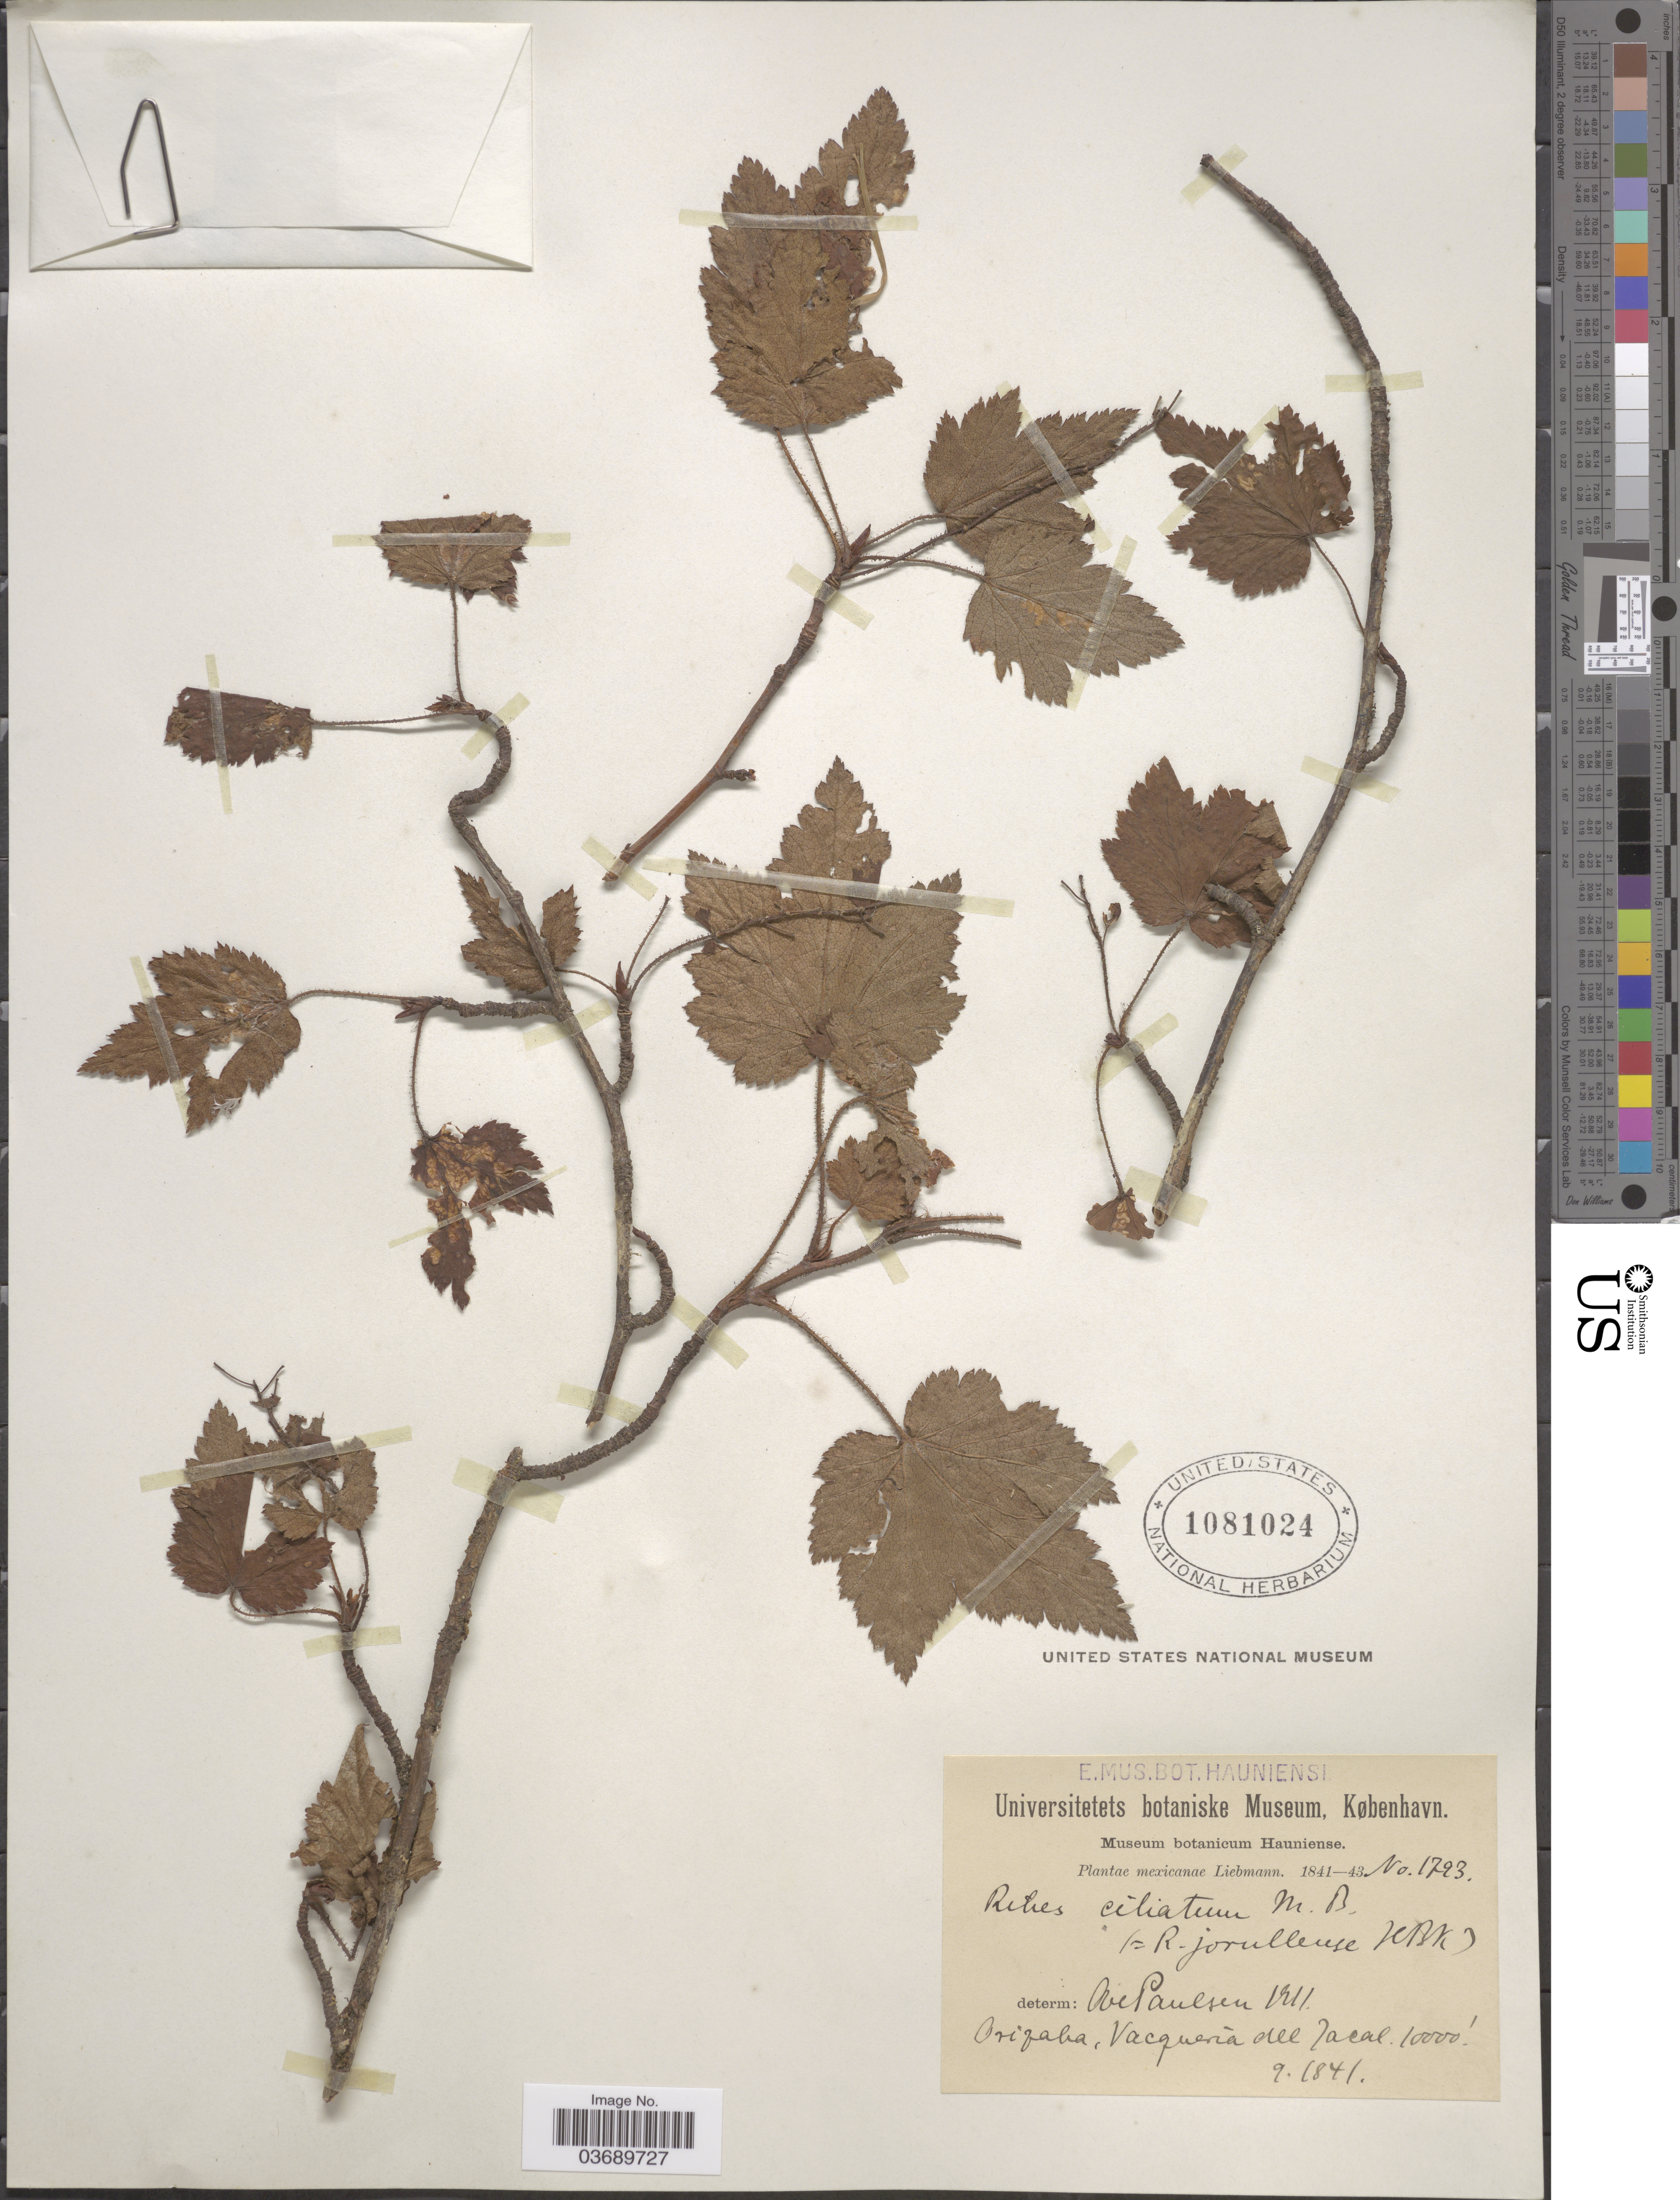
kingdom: Plantae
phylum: Tracheophyta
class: Magnoliopsida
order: Saxifragales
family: Grossulariaceae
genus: Ribes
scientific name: Ribes ciliatum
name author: Humb. & Bonpl. ex Roem. & Schult.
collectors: Liebmann, --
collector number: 1793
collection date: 1841-09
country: Mexico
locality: Orizaba, Vacquería del Jacal*.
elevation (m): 3048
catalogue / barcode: US 1081024